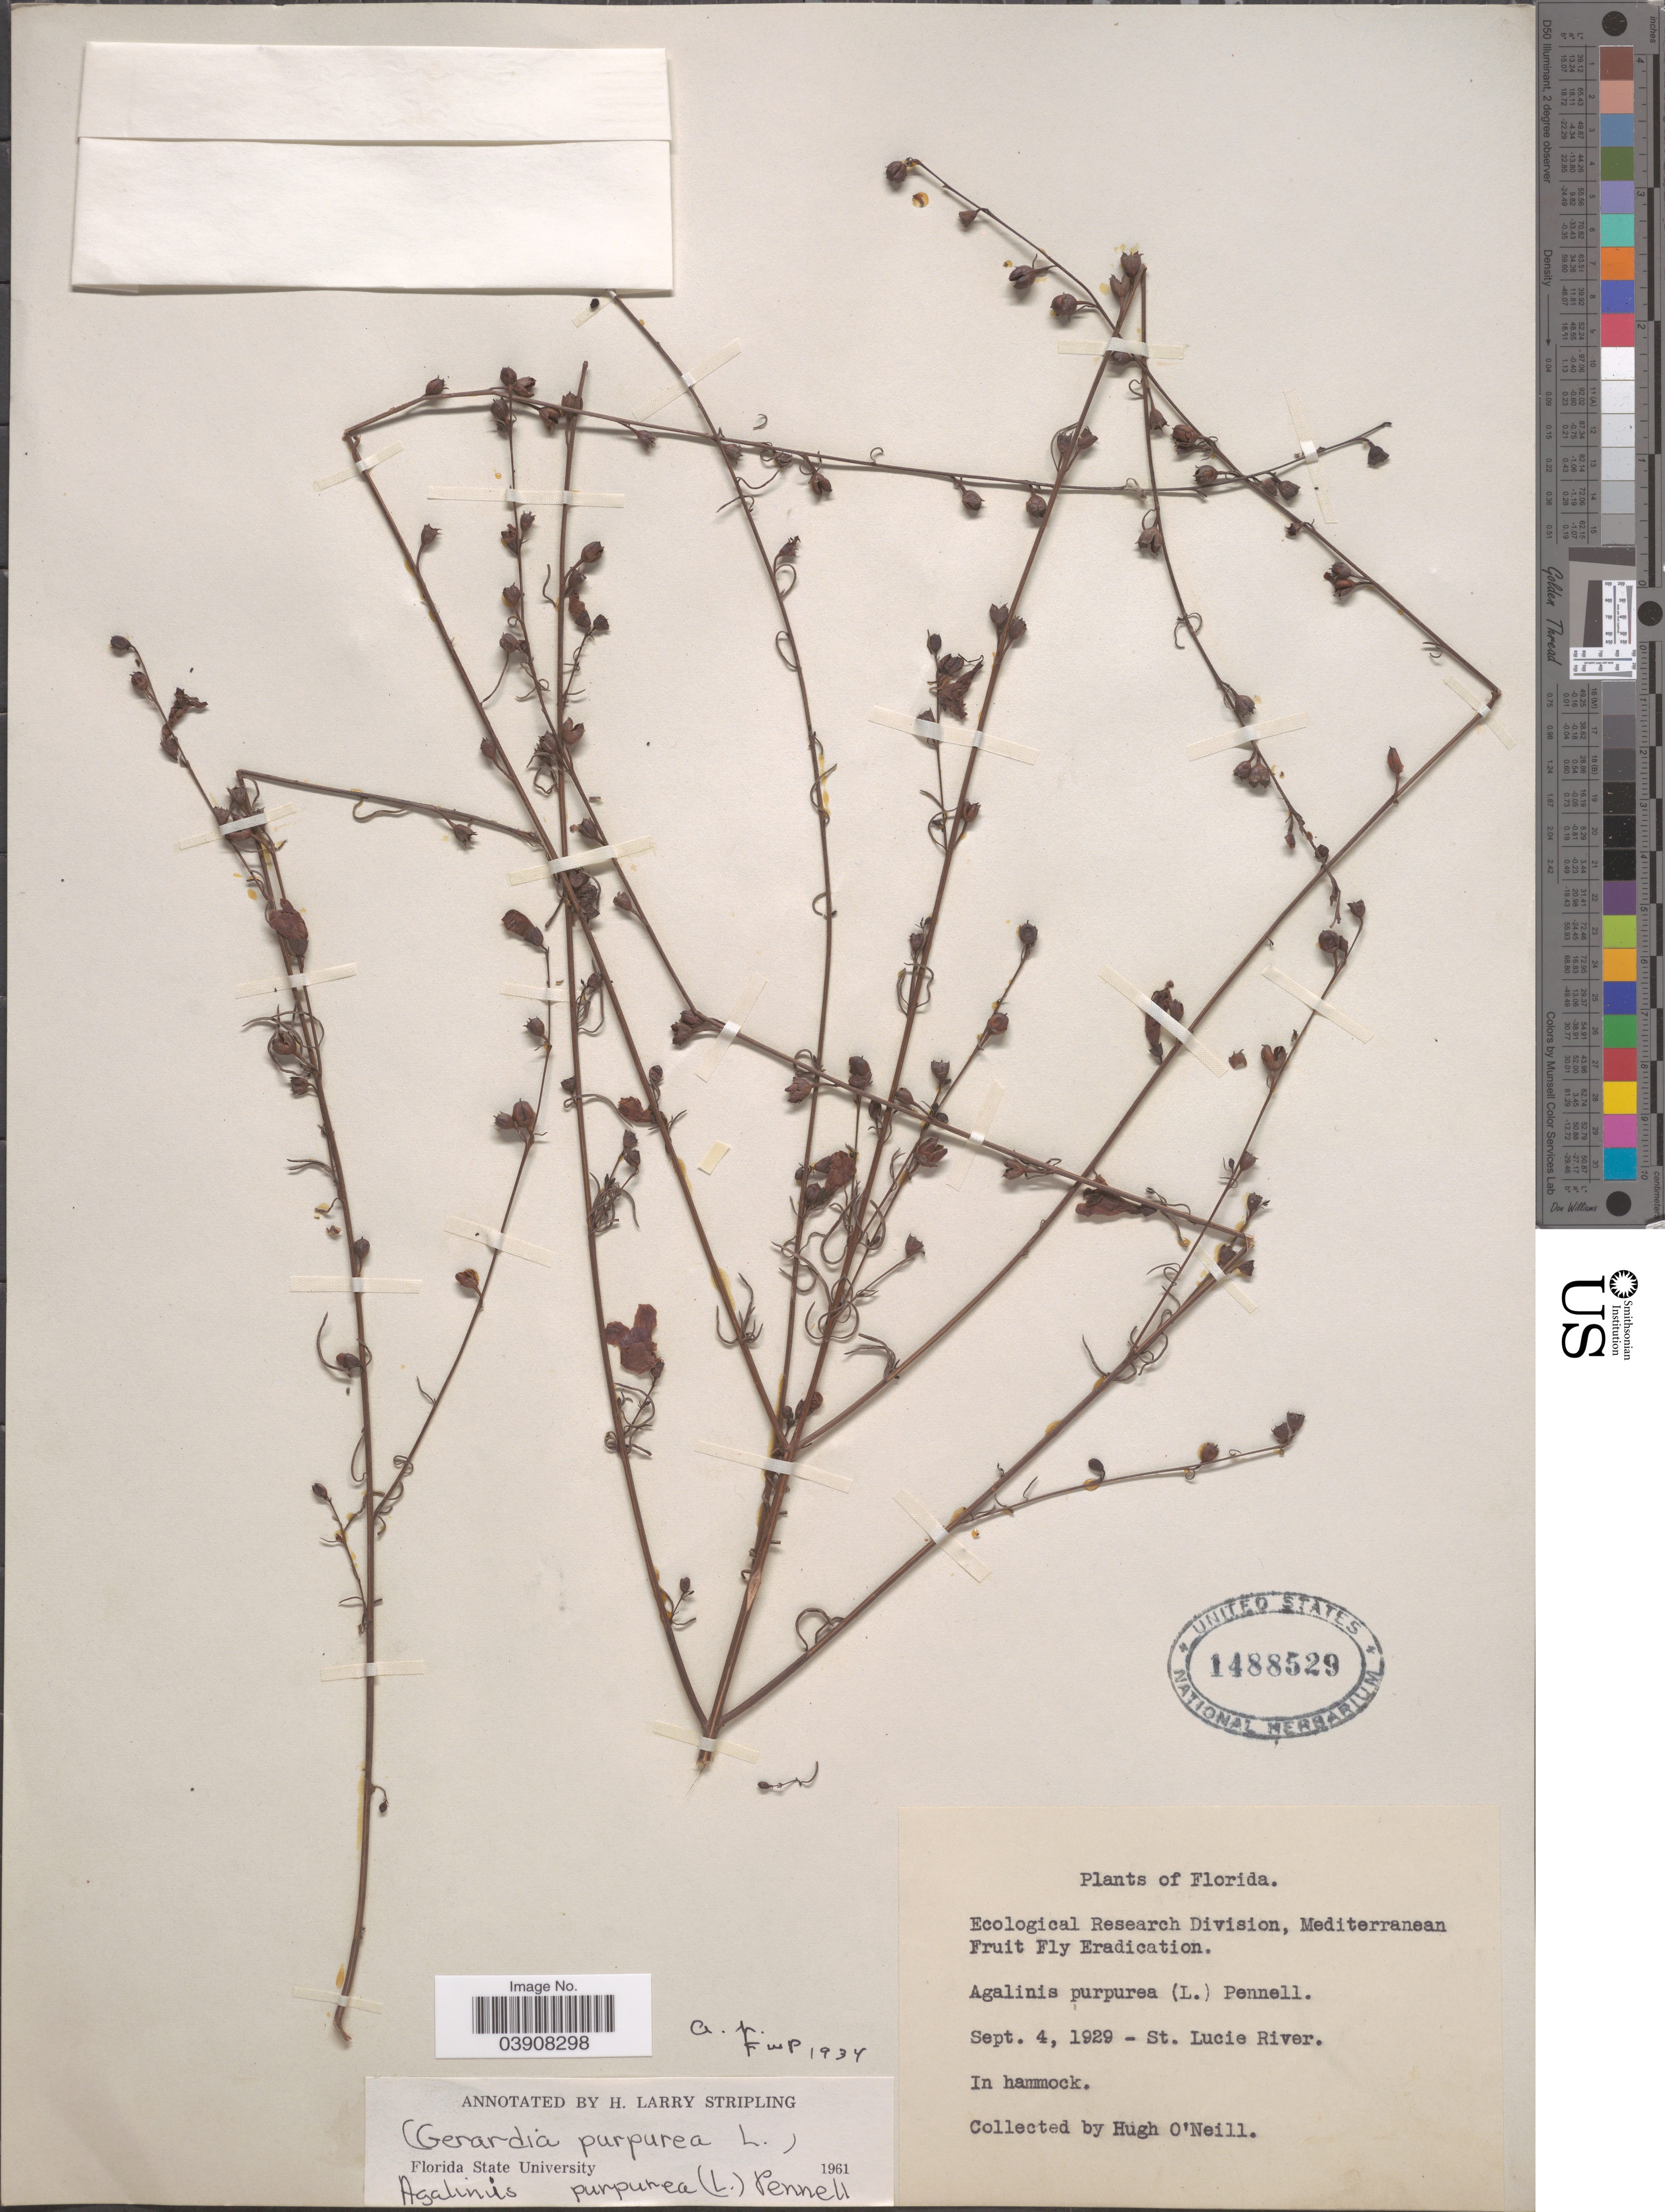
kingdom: Plantae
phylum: Tracheophyta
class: Magnoliopsida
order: Lamiales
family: Orobanchaceae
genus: Agalinis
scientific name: Agalinis purpurea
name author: (L.) Pennell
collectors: H. O'Neill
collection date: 1929-09-04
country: United States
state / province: Florida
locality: St. Lucie River. In hammock.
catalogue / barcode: US 1488529